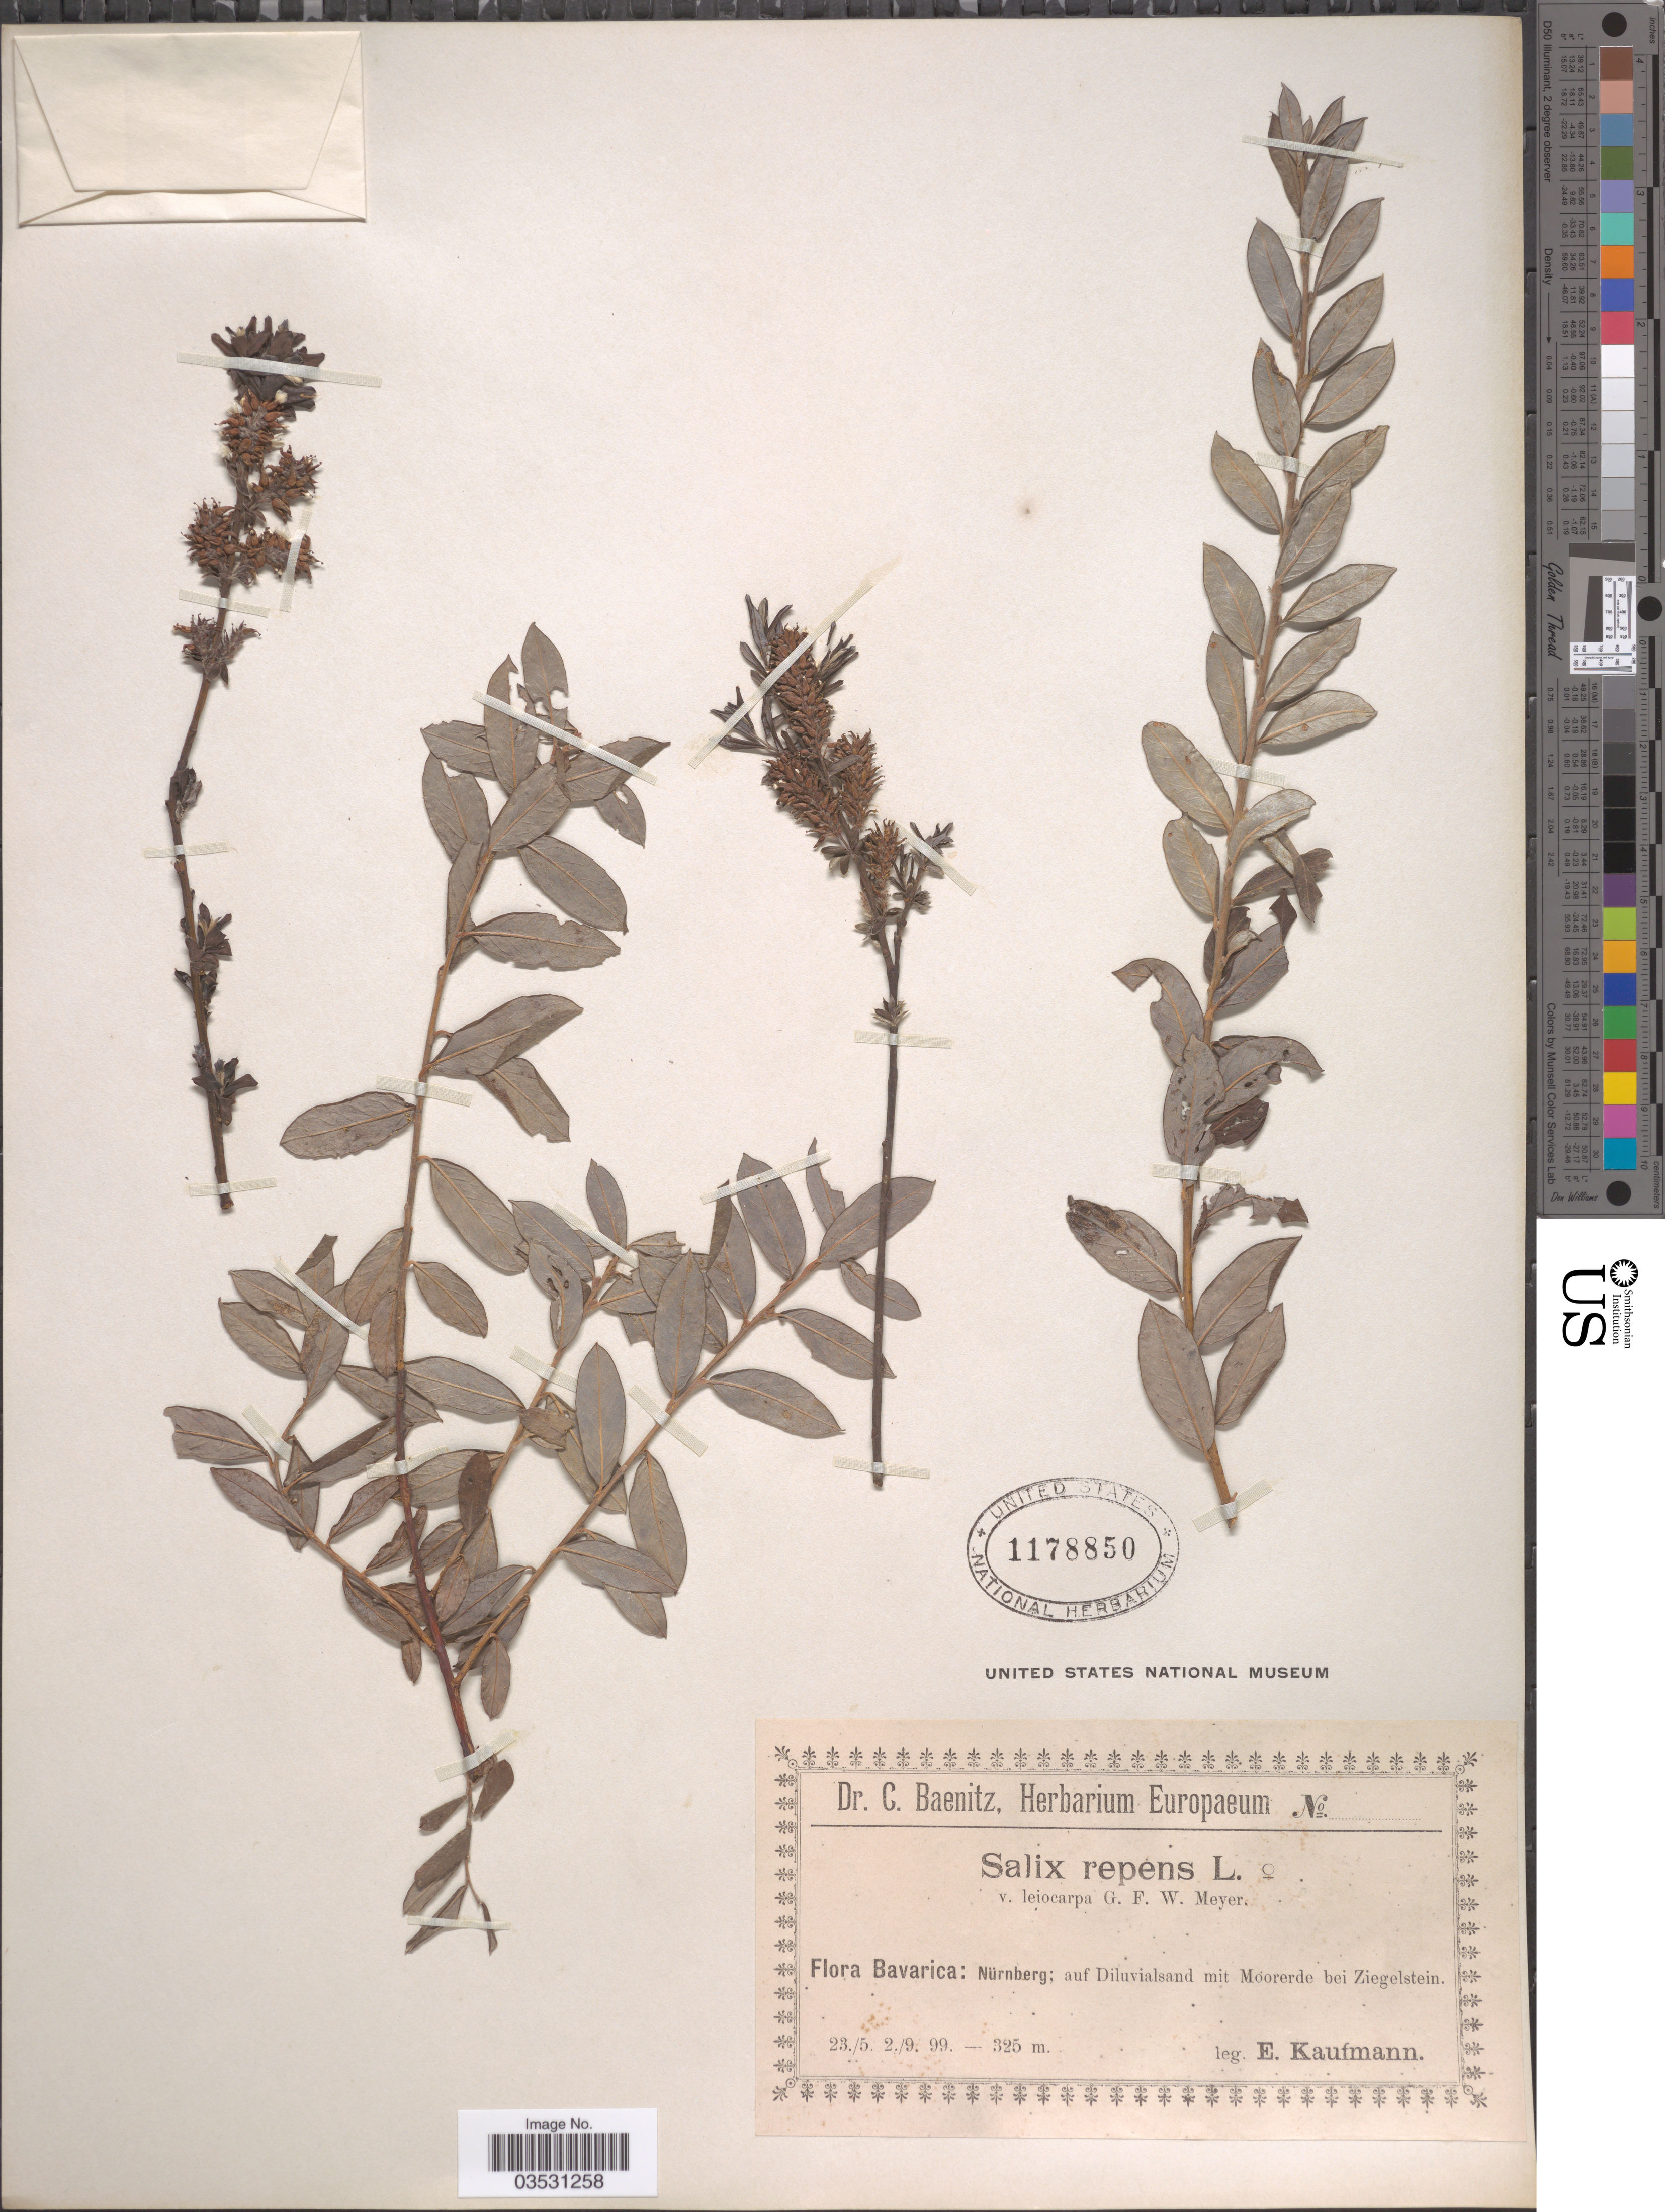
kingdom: Plantae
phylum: Tracheophyta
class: Magnoliopsida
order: Malpighiales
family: Salicaceae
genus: Salix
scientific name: Salix repens var. leiocarpa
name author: Gaudin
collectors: E. Kaufmann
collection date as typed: Transcribed d/m/y: 23/5/99 to 2/9/99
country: Germany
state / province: Bayern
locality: Bavarica: Nürnberg; auf Diluvialsand mit Moorerde bei Ziegelstein.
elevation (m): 325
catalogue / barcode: US 1178850